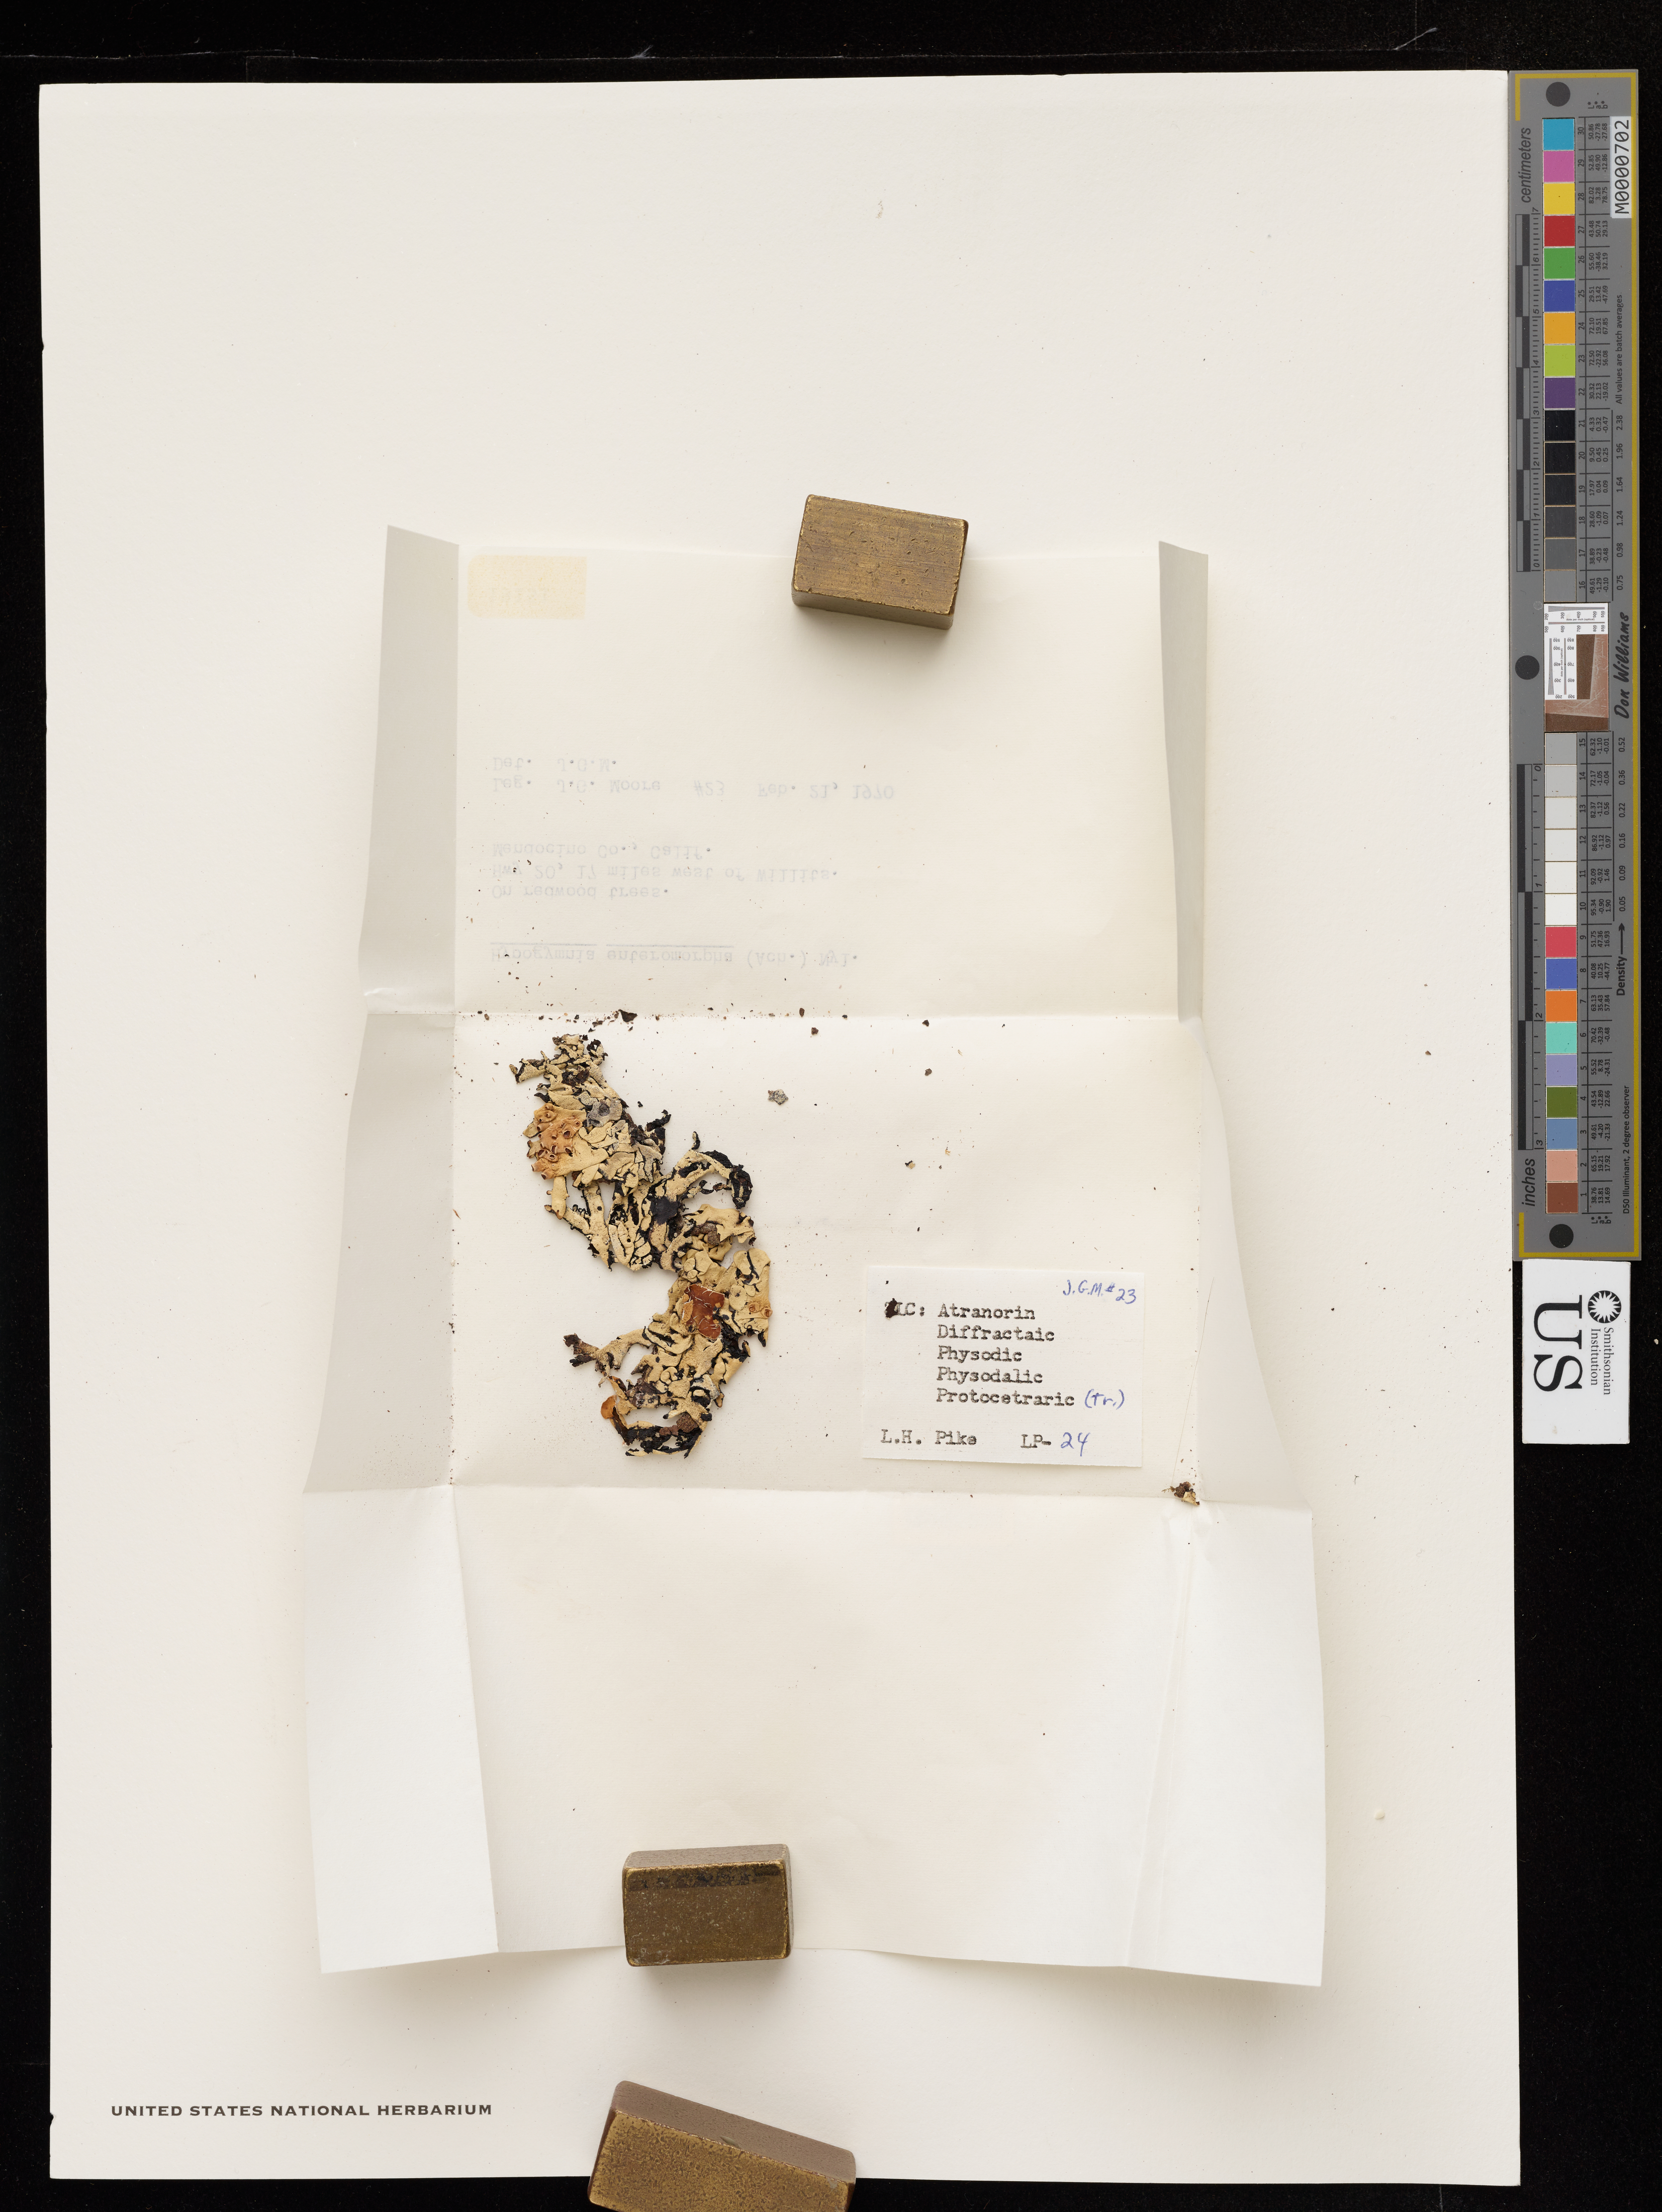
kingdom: Fungi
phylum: Ascomycota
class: Lecanoromycetes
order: Lecanorales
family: Parmeliaceae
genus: Hypogymnia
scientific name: Hypogymnia enteromorpha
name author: (Ach.) Nyl.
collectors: J. Moore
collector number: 23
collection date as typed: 21 Feb 1970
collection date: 1970-02-21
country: United States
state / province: California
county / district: Mendocino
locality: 17 mi w of willits